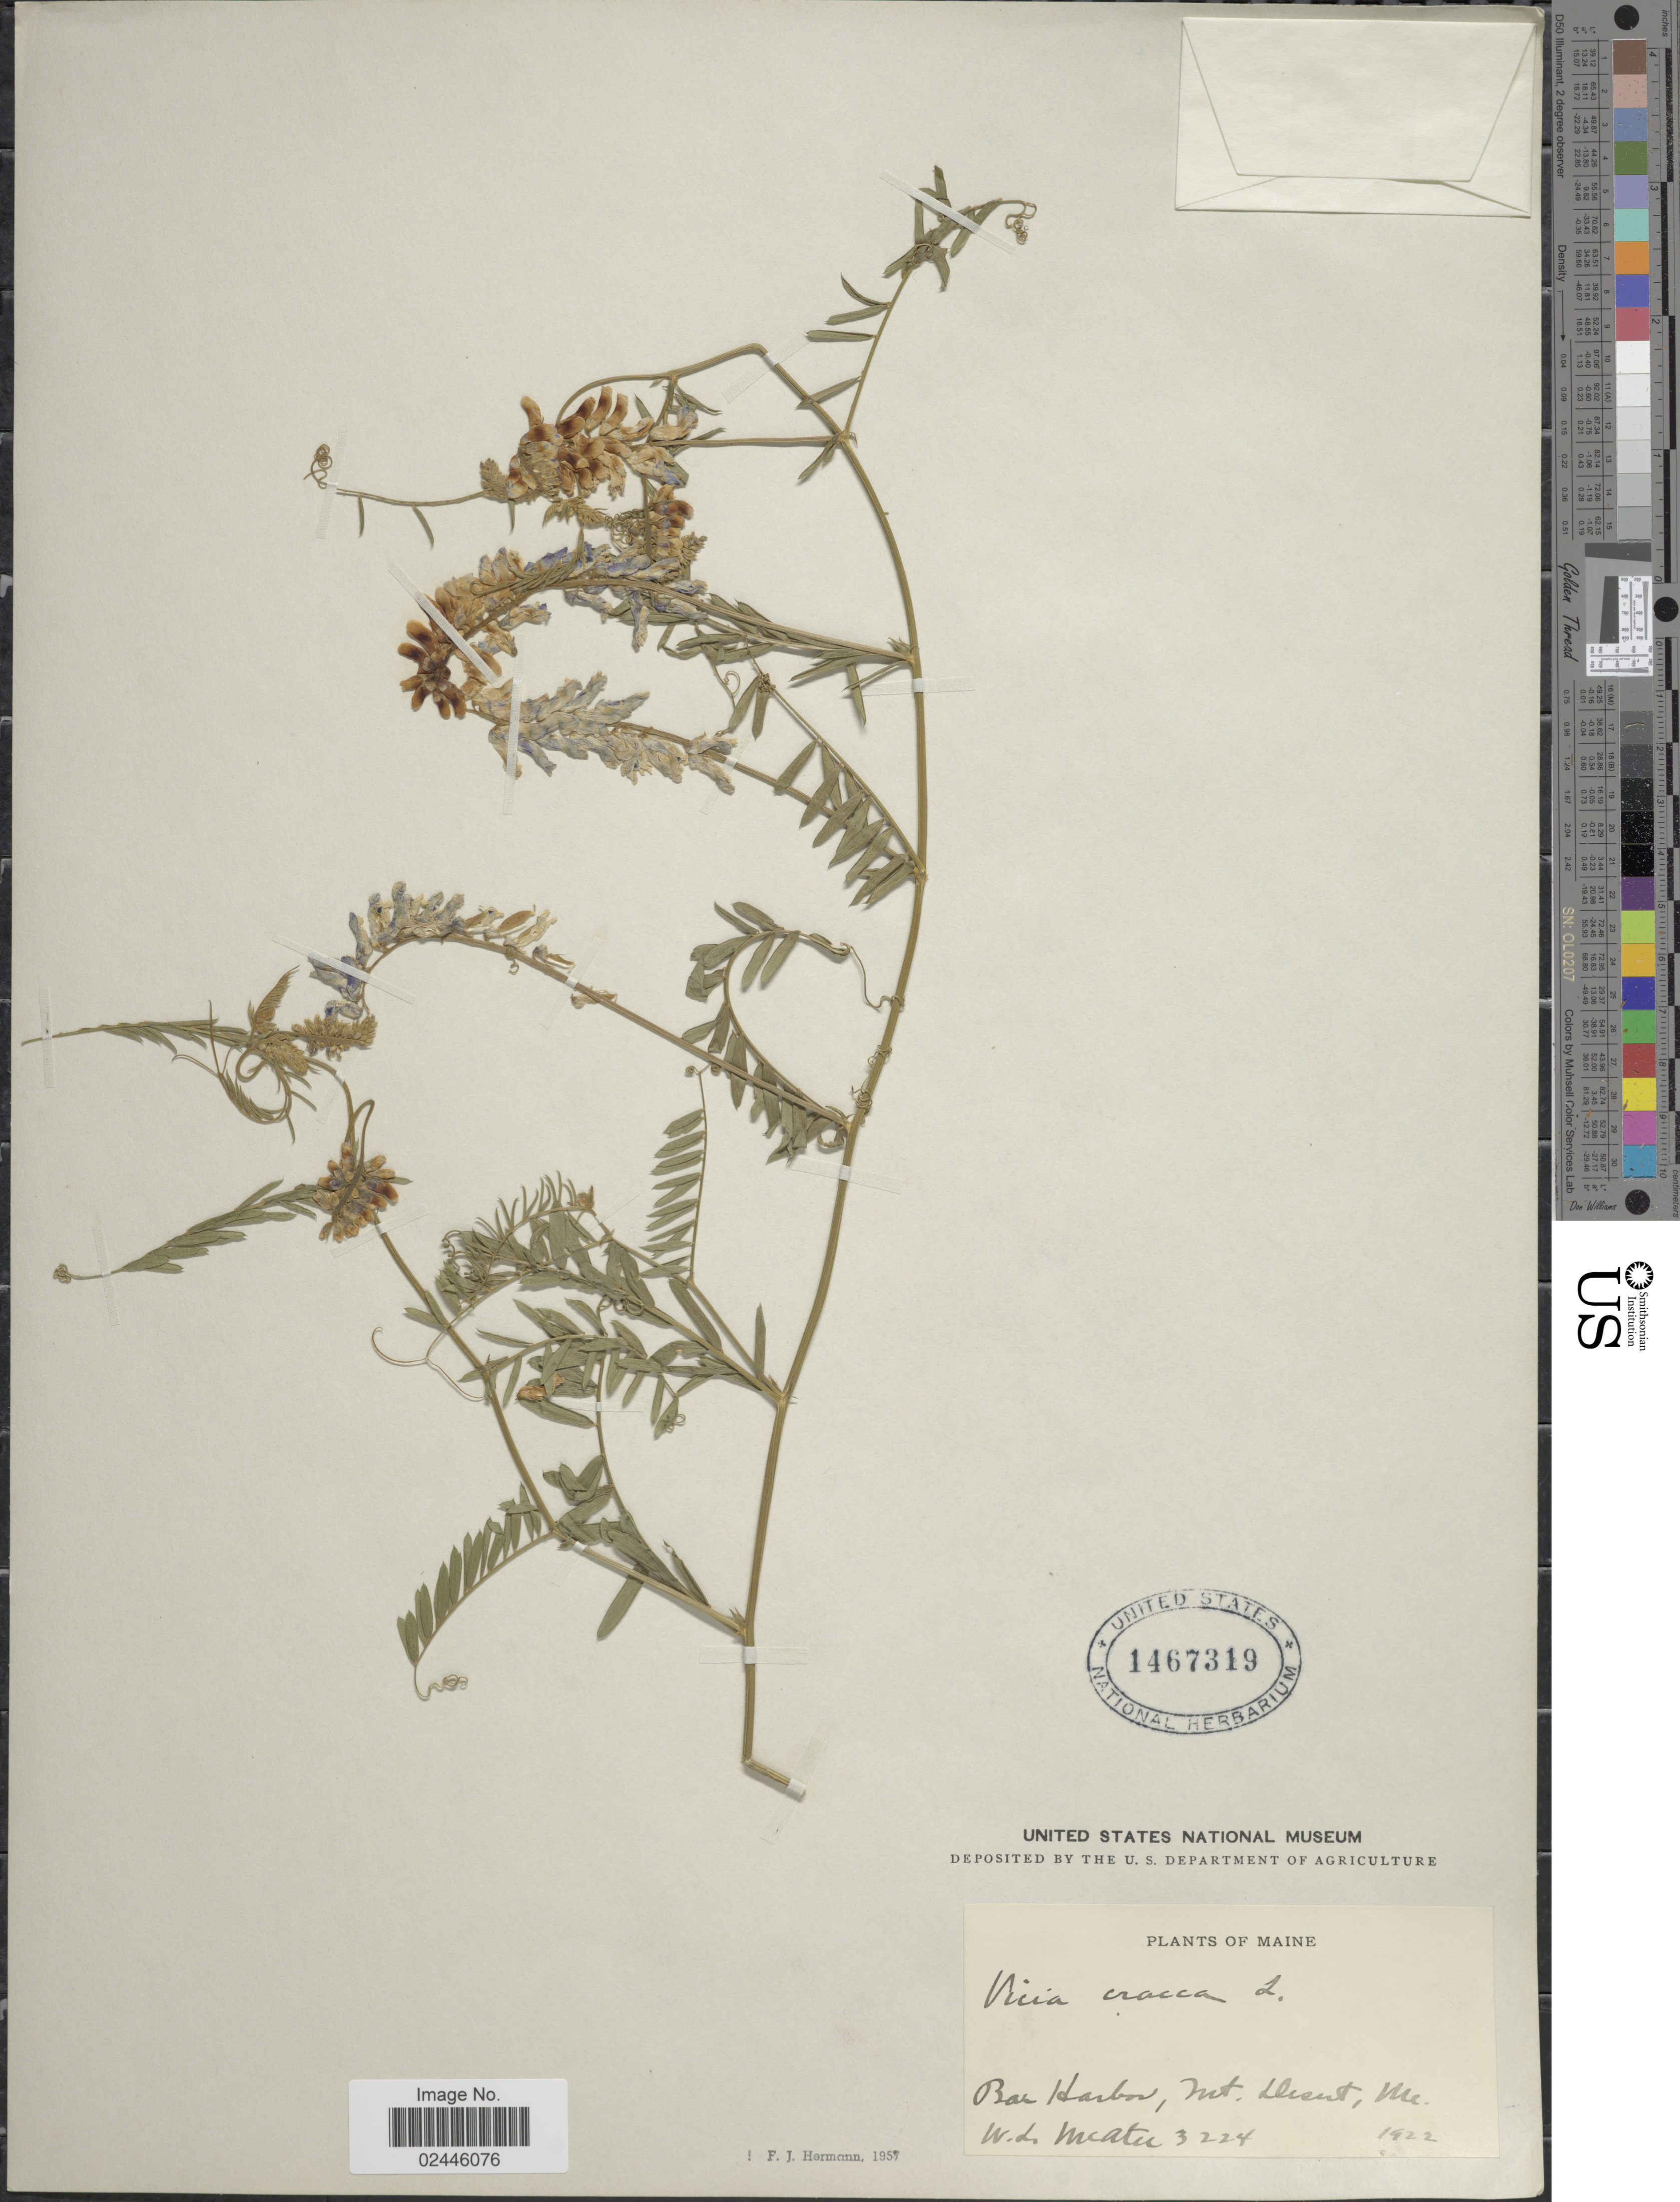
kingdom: Plantae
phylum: Tracheophyta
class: Magnoliopsida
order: Fabales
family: Fabaceae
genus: Vicia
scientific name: Vicia cracca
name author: L.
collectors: W. McAtee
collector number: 3224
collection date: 1922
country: United States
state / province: Maine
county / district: Hancock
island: Mt. Desert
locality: Bar Harbor, Mt. Desert Island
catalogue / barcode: US 1467319